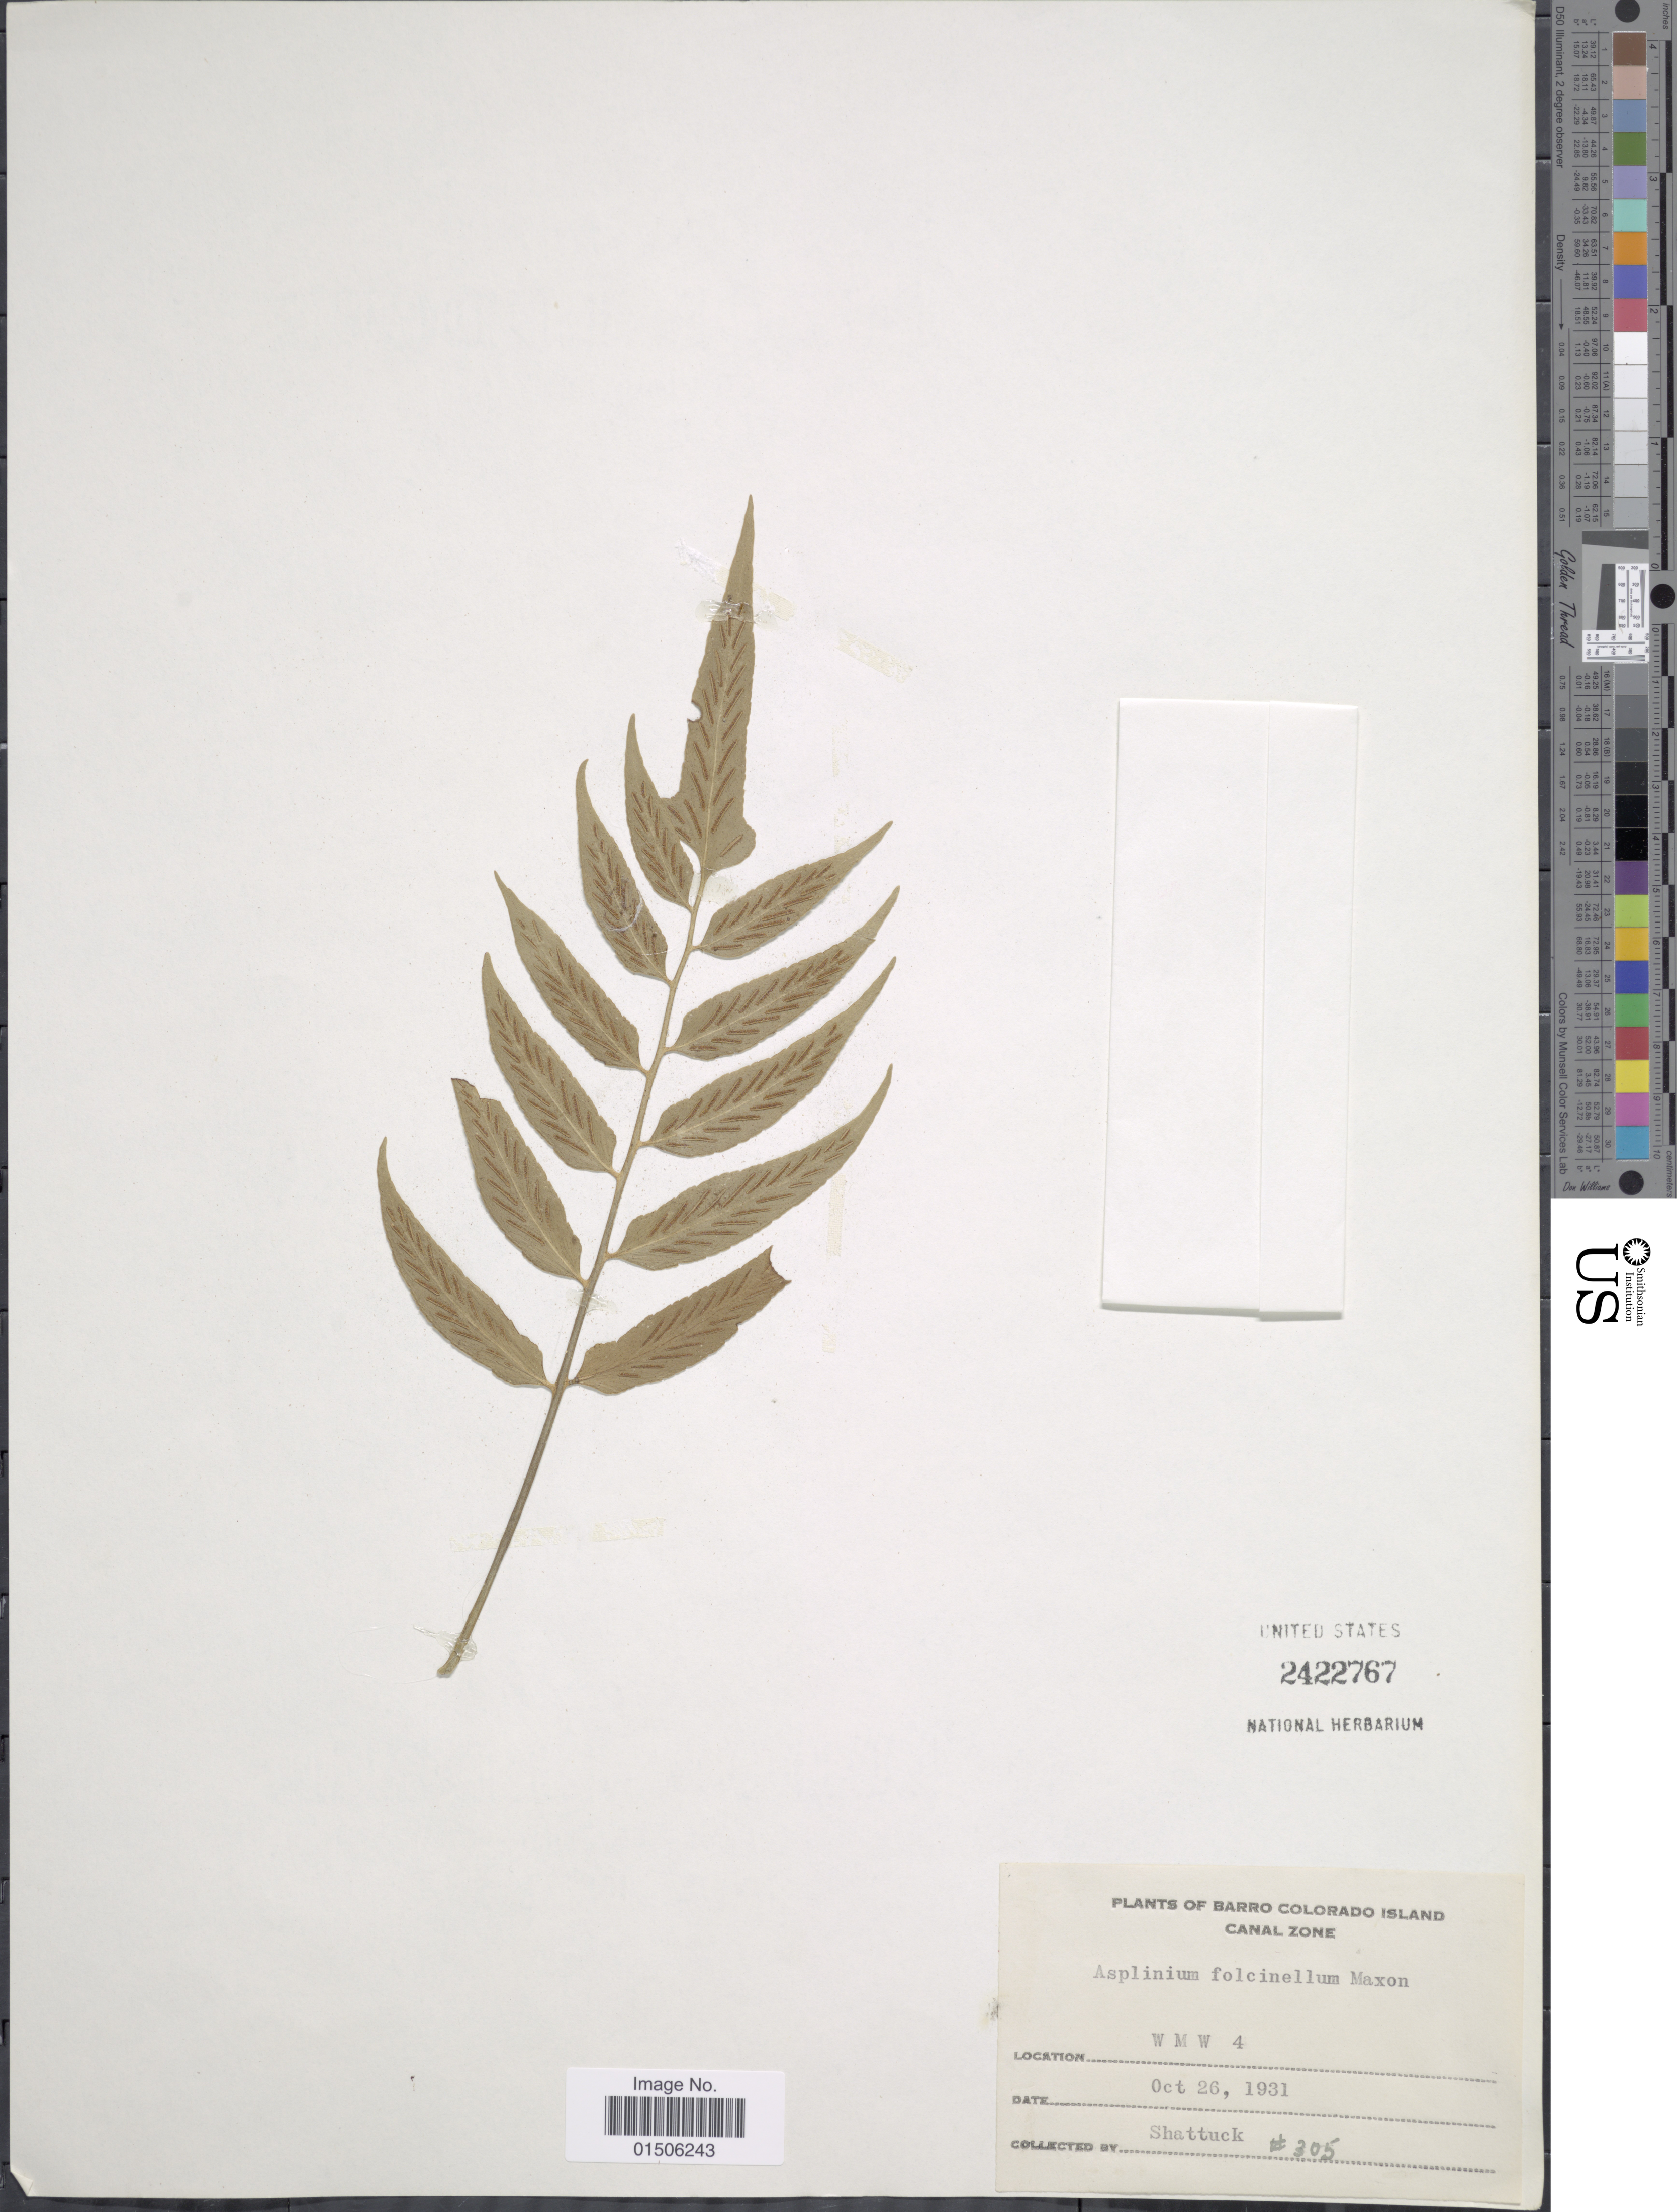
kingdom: Plantae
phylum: Tracheophyta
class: Polypodiopsida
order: Polypodiales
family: Aspleniaceae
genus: Asplenium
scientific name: Asplenium falcinellum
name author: Maxon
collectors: Shattuck, --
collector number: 305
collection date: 1931-10-26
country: Panama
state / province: Panamá Oeste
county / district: Canal Zone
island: Barro Colorado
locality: Barro Colorado Island, Canal Zone, W M W 4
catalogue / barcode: US 2422767